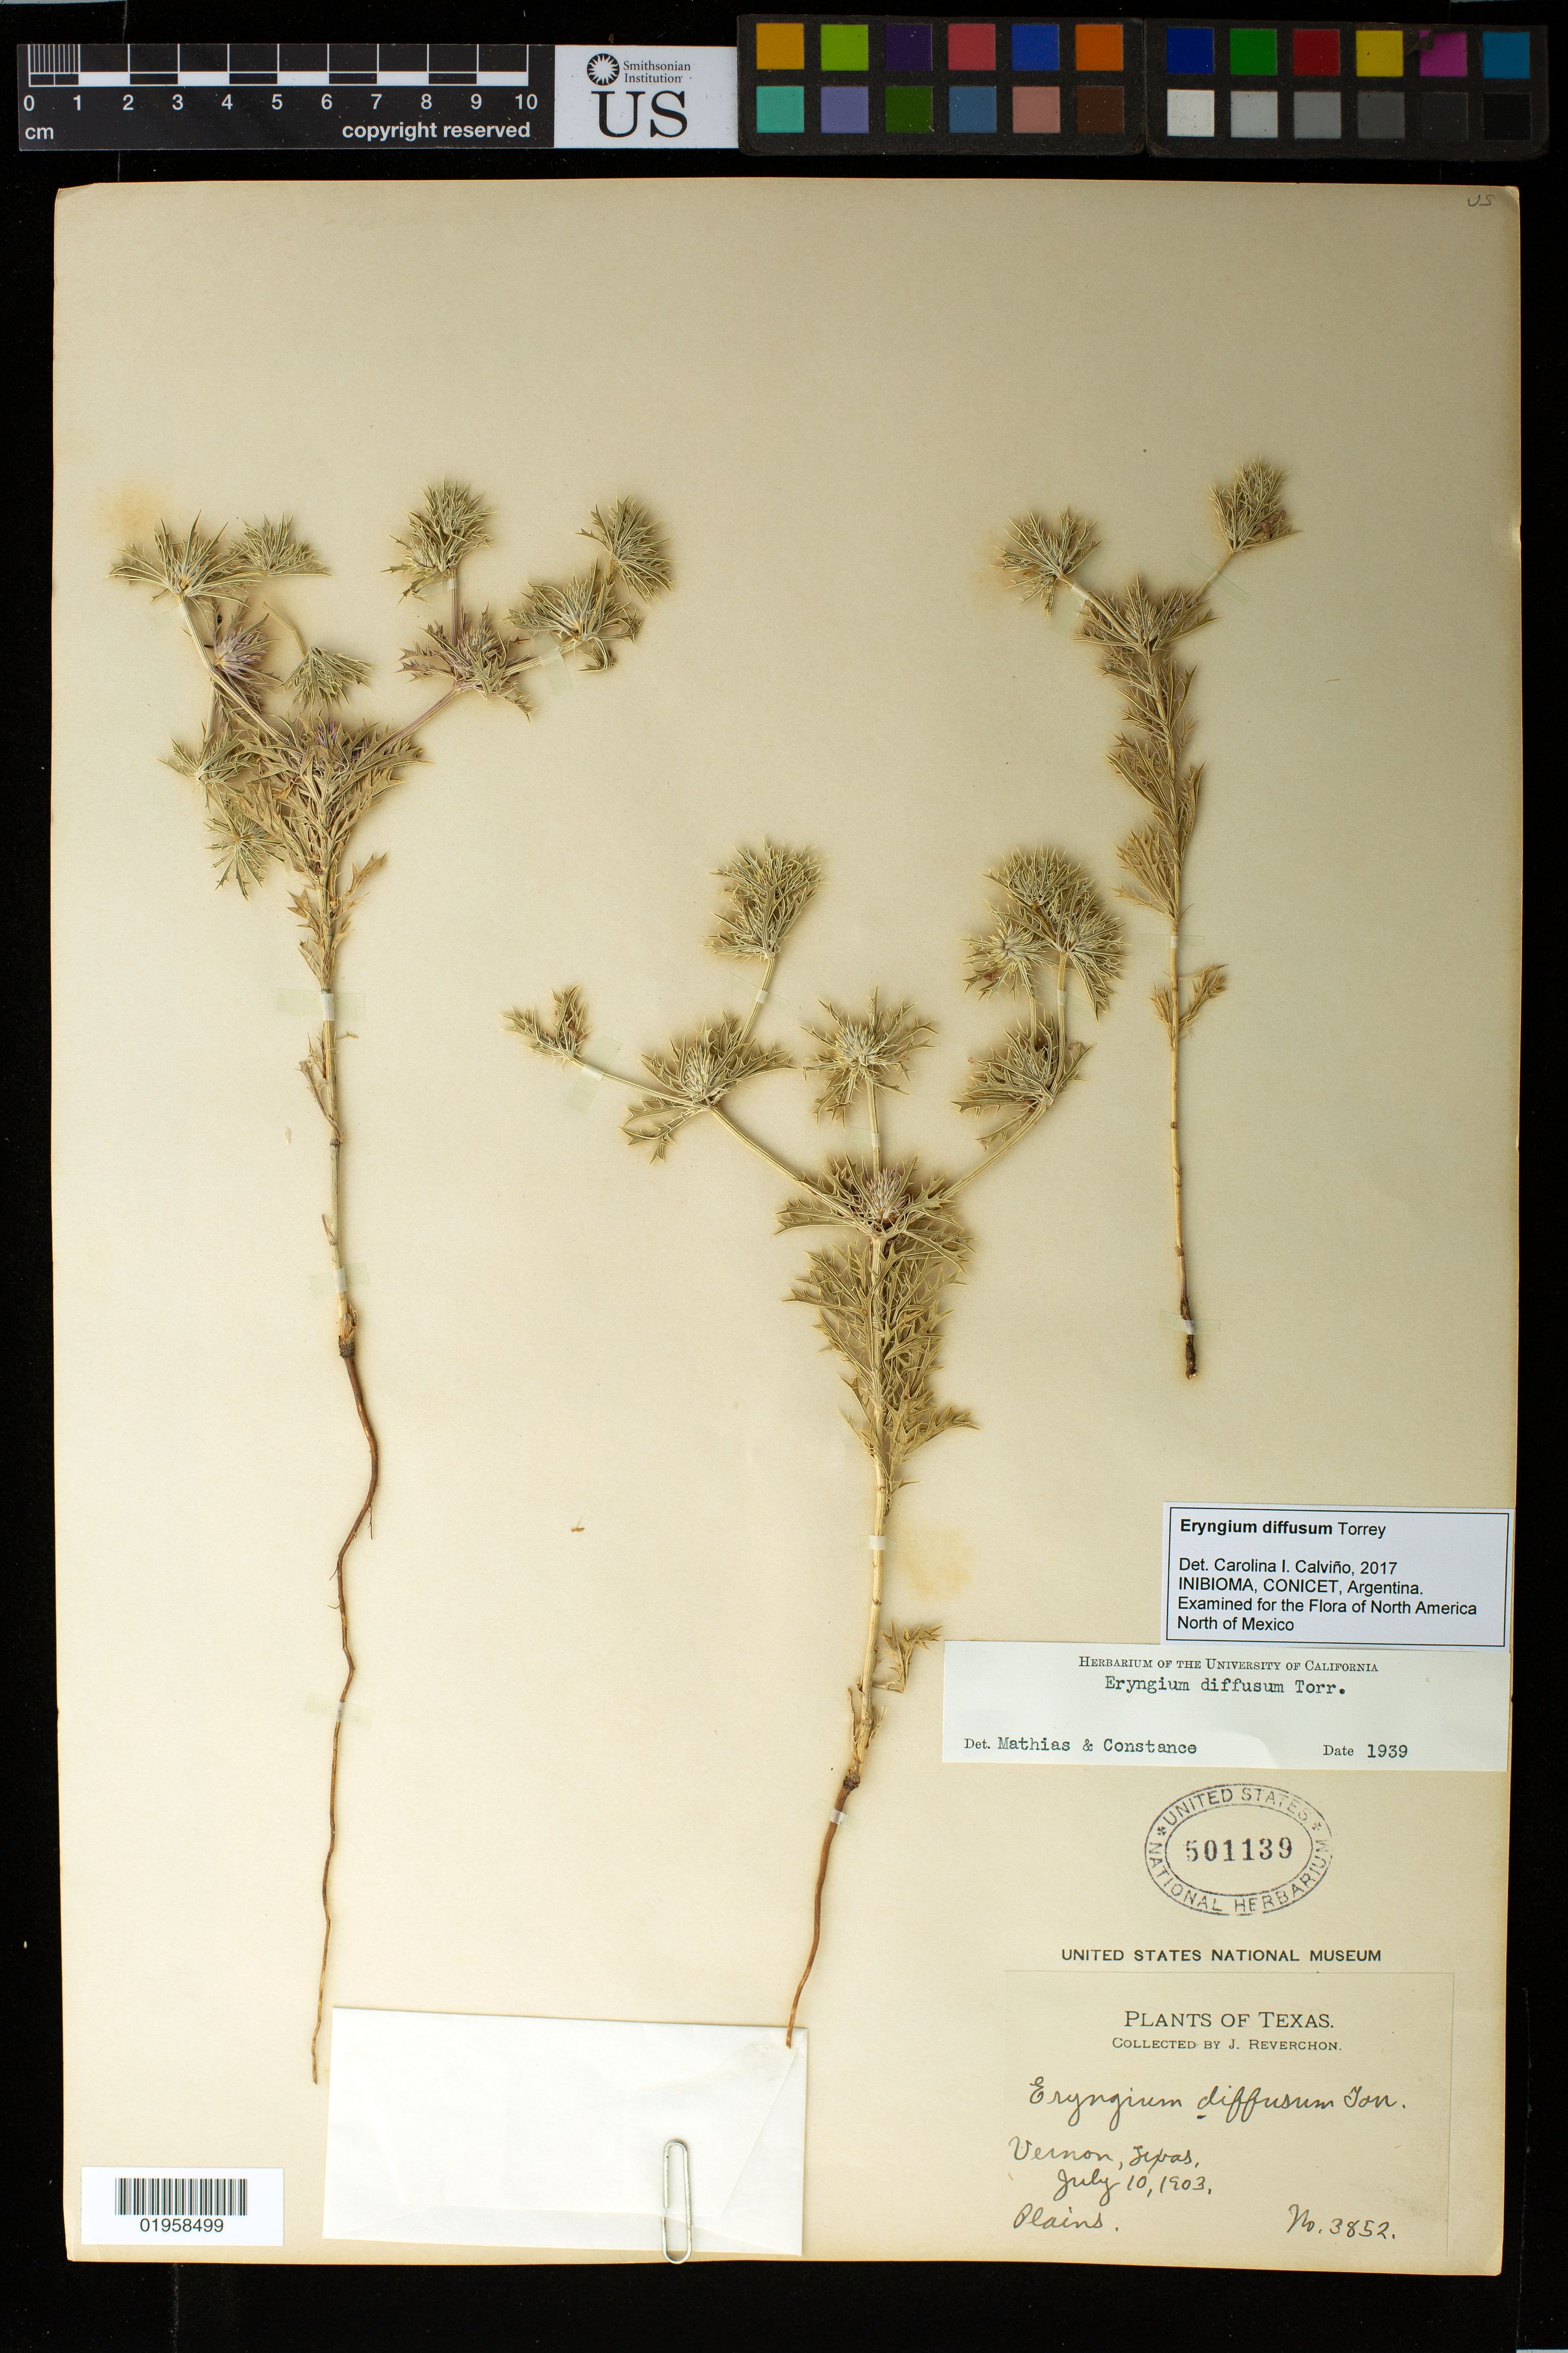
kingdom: Plantae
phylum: Tracheophyta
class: Magnoliopsida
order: Apiales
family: Apiaceae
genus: Eryngium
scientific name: Eryngium diffusum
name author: Torr.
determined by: Calviño, C. I.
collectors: J. Reverchon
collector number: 3852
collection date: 1903-07-10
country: United States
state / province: Texas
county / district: Wilbarger Co.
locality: Vernon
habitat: Plains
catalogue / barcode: US 501139